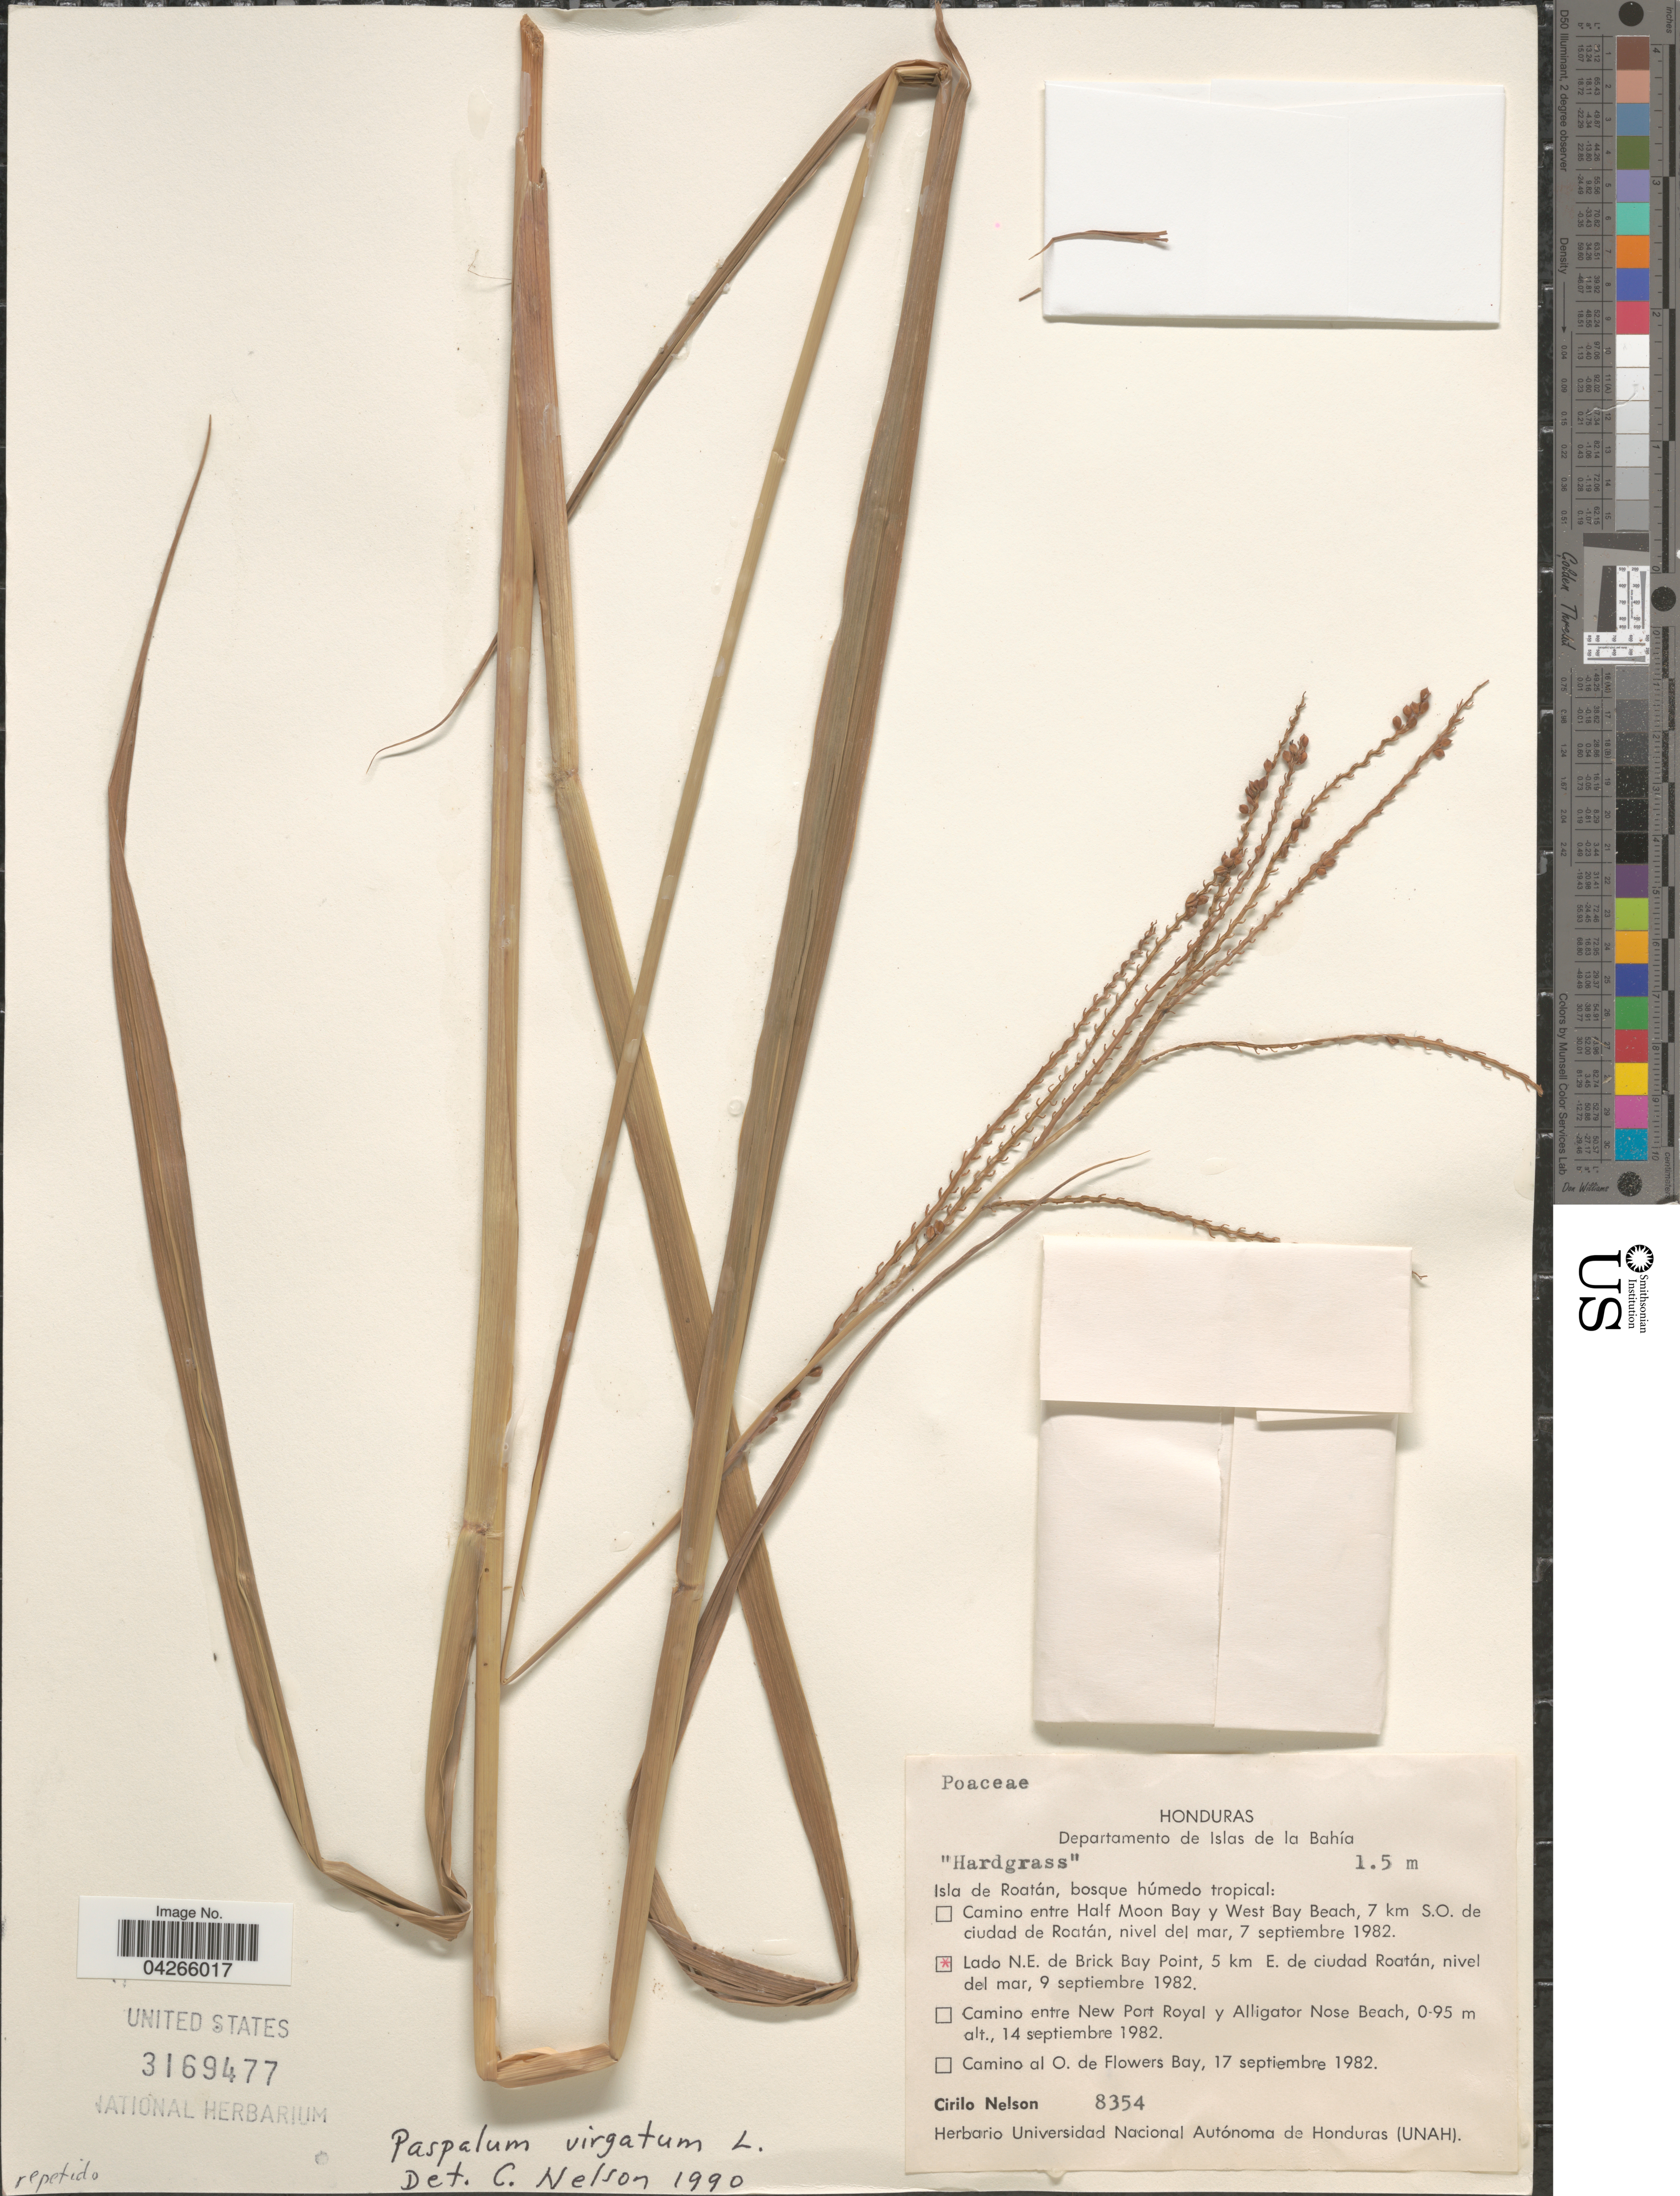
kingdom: Plantae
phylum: Tracheophyta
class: Liliopsida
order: Poales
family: Poaceae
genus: Paspalum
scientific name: Paspalum virgatum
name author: L.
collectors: C. Nelson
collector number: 8354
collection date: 1982-09-09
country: Honduras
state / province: Islas de la Bahía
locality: Departamento de Islas de la Bahía. Lado N.E. de Brick Bay Point, 5 km E. de ciudad Roatán.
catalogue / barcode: US 3169477